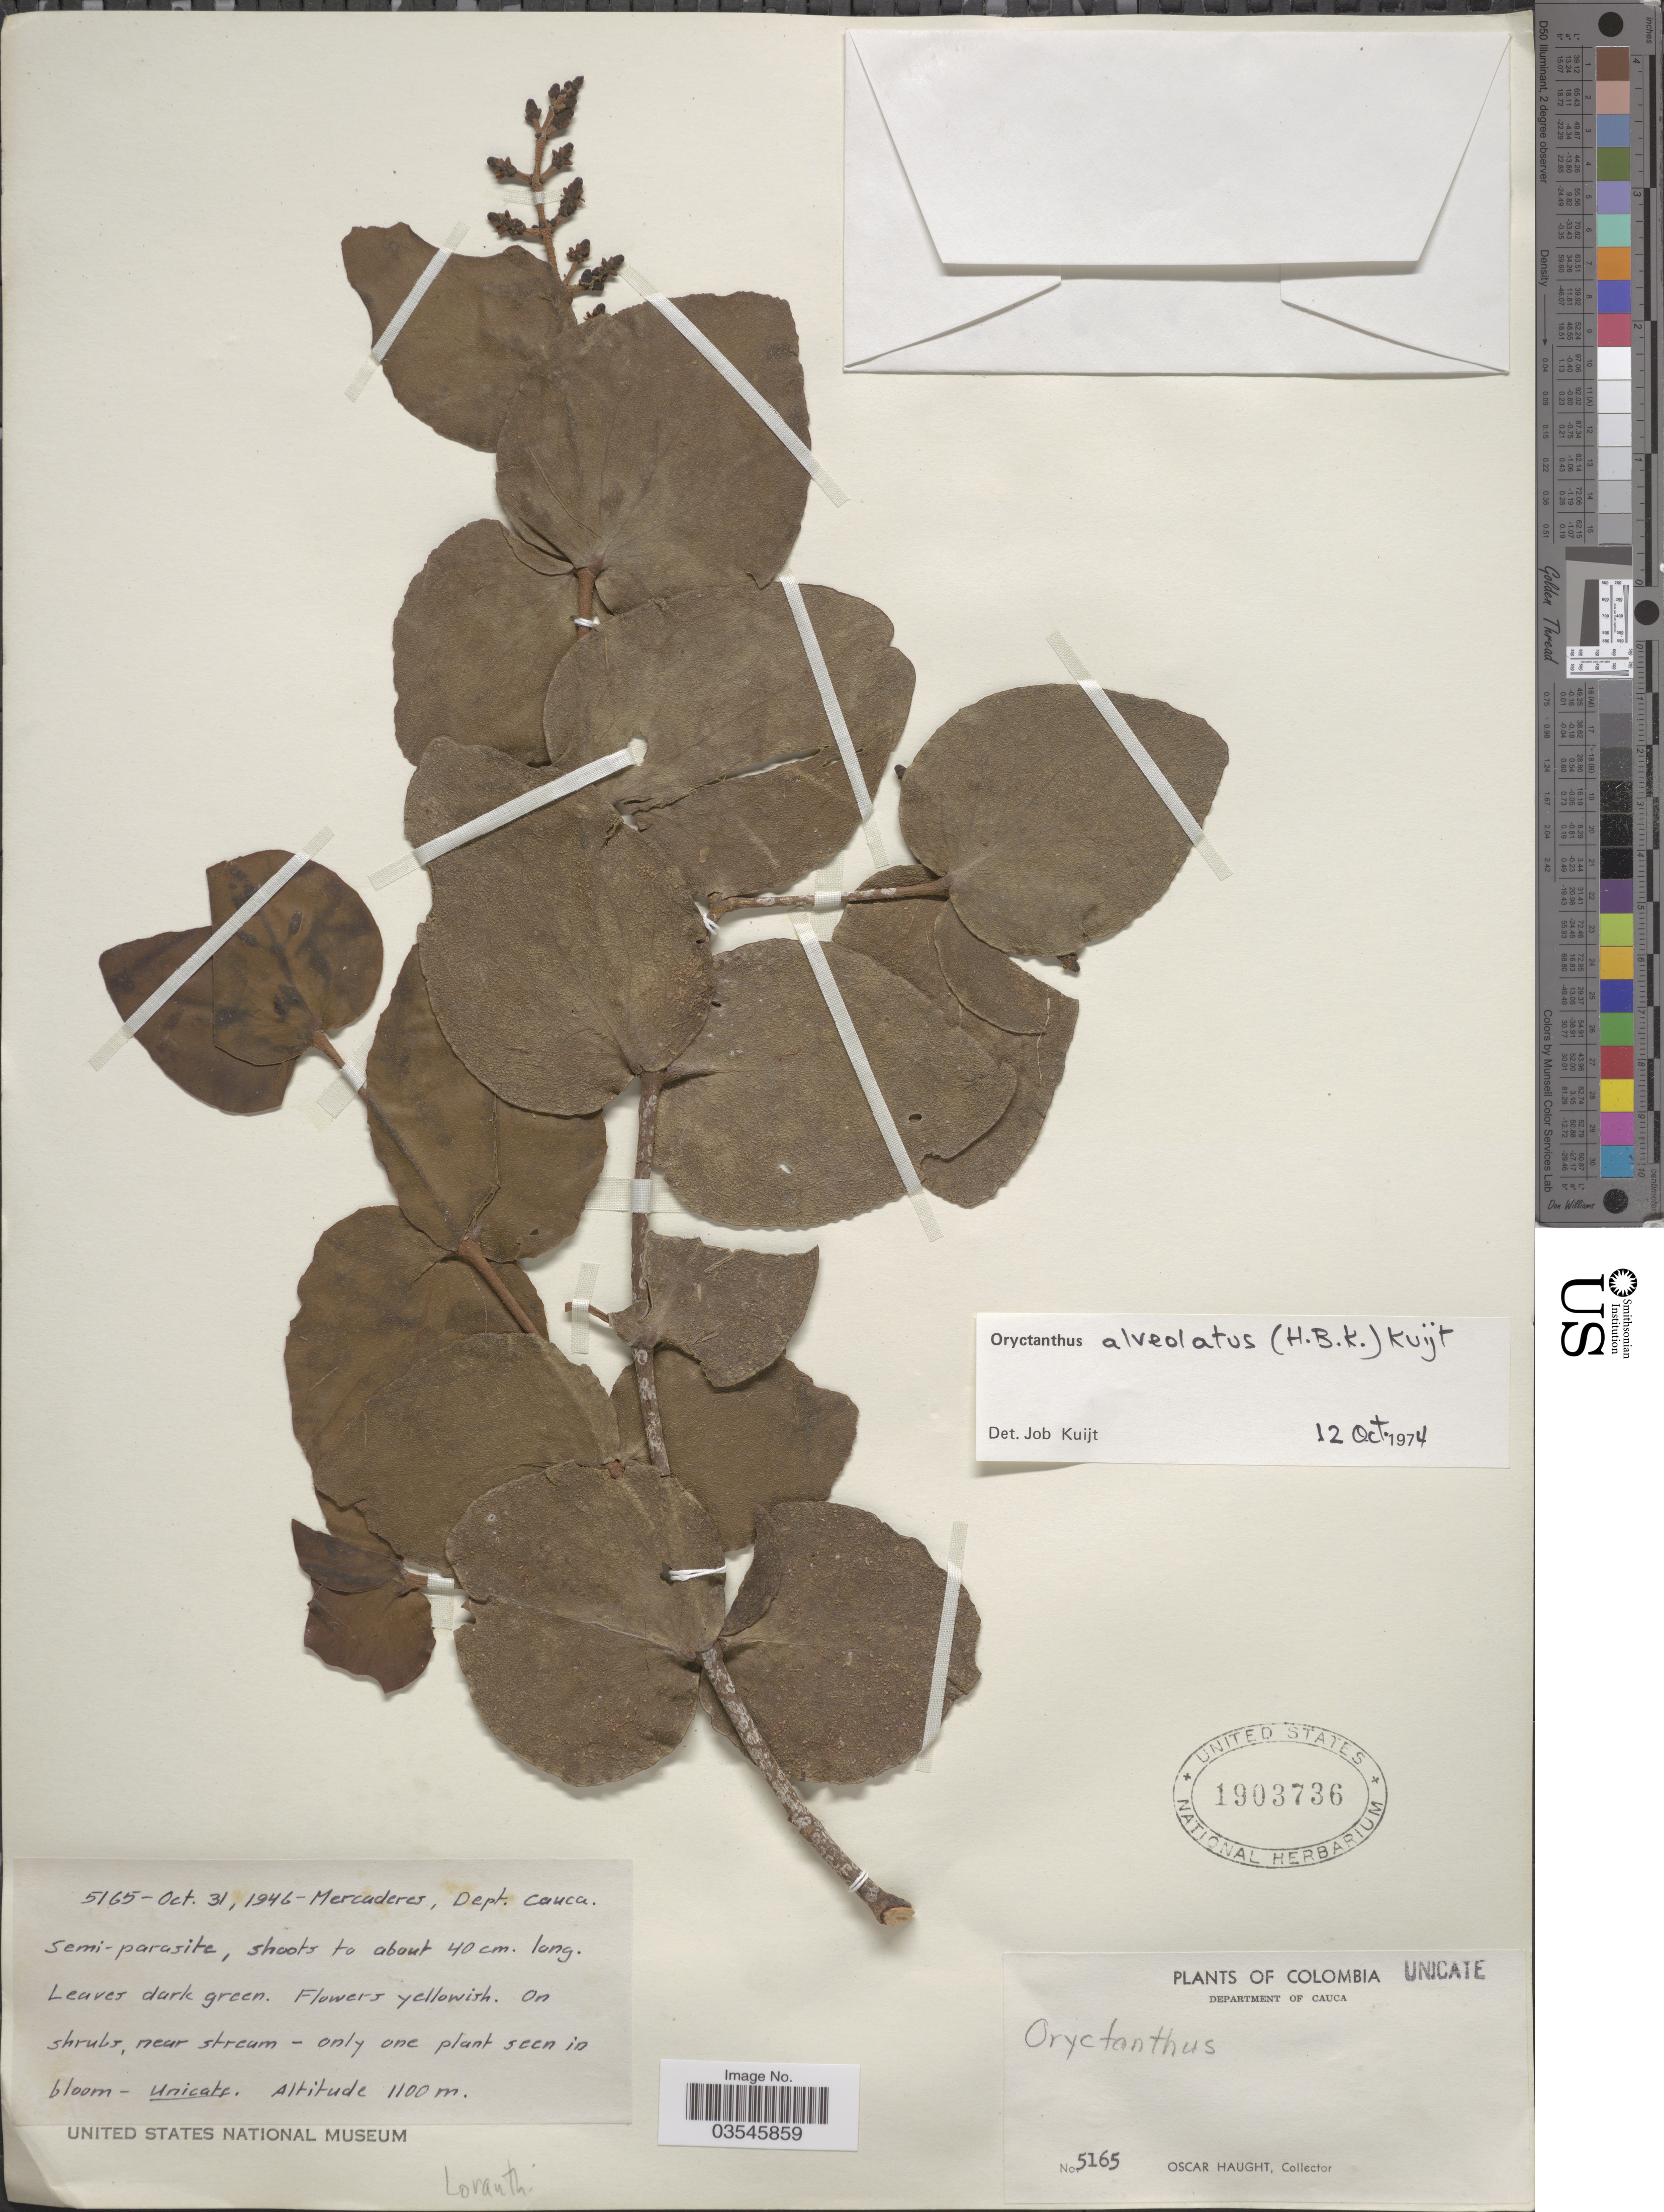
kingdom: Plantae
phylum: Tracheophyta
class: Magnoliopsida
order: Santalales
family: Loranthaceae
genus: Oryctanthus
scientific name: Oryctanthus alveolatus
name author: (Kunth) Kuijt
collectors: O. Haught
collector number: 5165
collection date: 1946-10-31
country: Colombia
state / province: Cauca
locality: Department of Cauca. Mercaderes.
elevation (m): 1100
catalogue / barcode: US 1903736